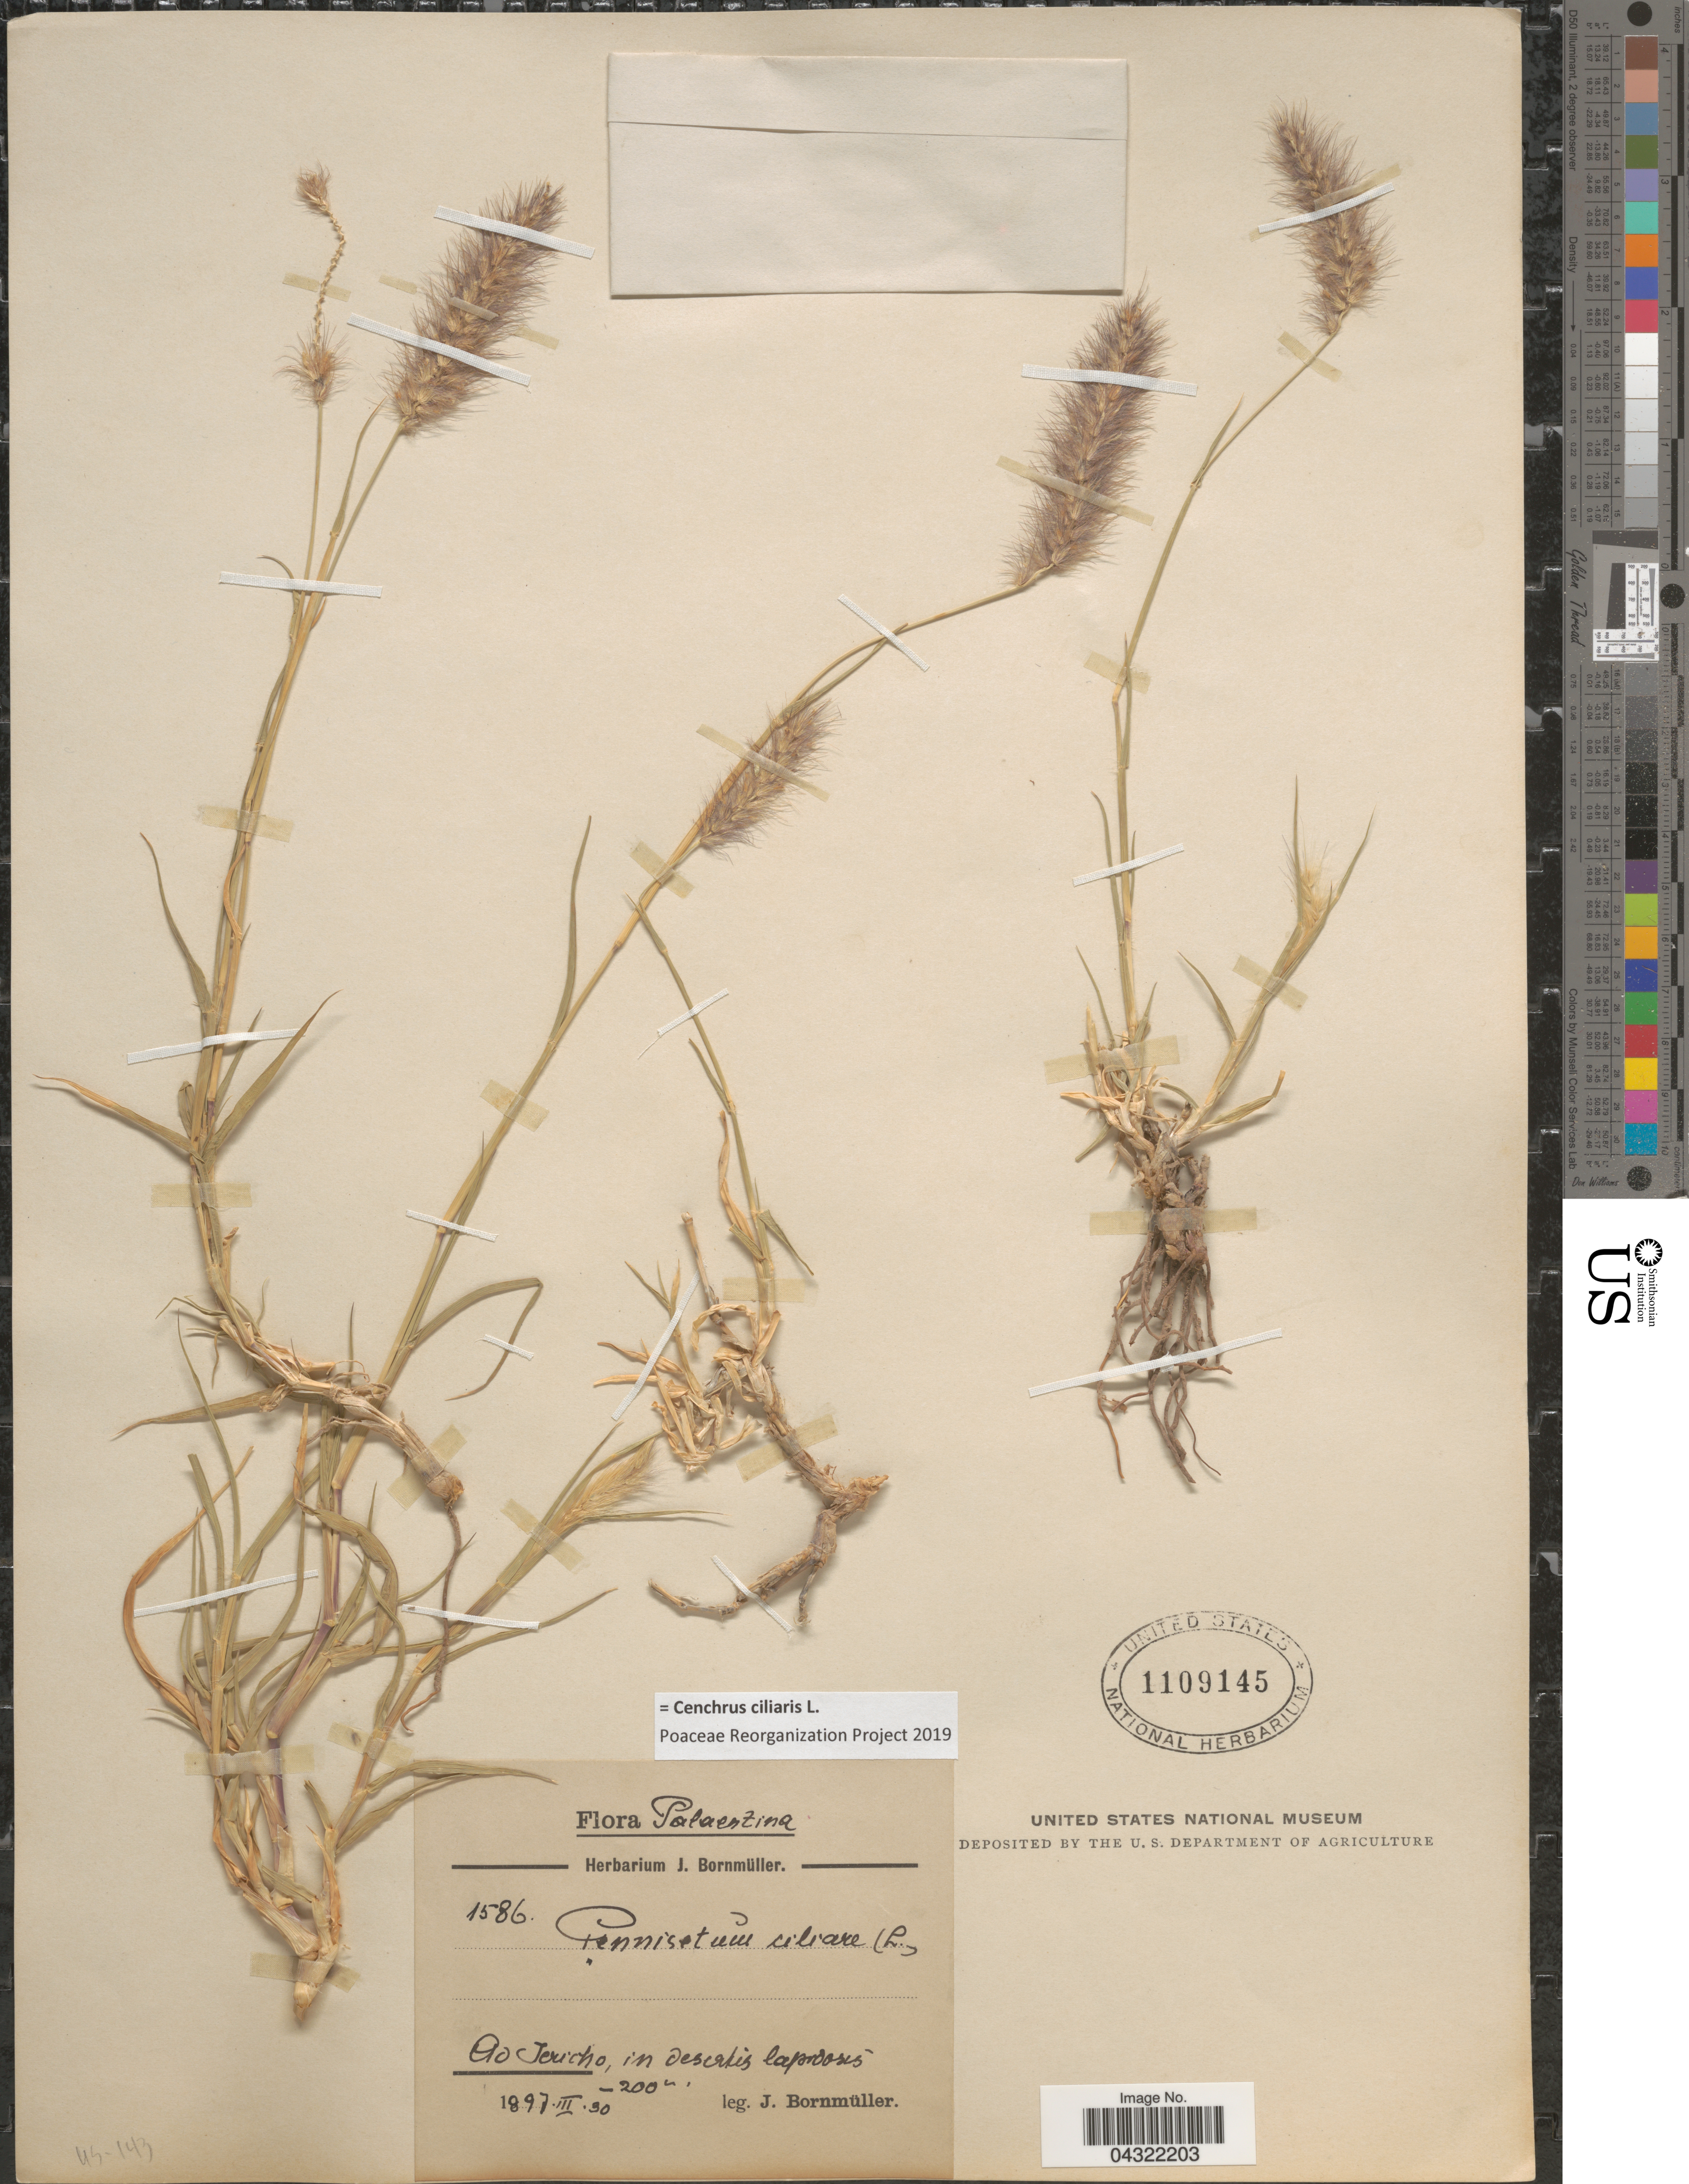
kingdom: Plantae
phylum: Tracheophyta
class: Liliopsida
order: Poales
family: Poaceae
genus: Cenchrus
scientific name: Cenchrus ciliaris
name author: L.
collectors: J. Bornmüller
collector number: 1586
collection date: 1897-03-30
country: Israel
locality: Palaestina. Ad Jericho, in descatis lapidosis.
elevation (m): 200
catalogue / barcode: US 1109145